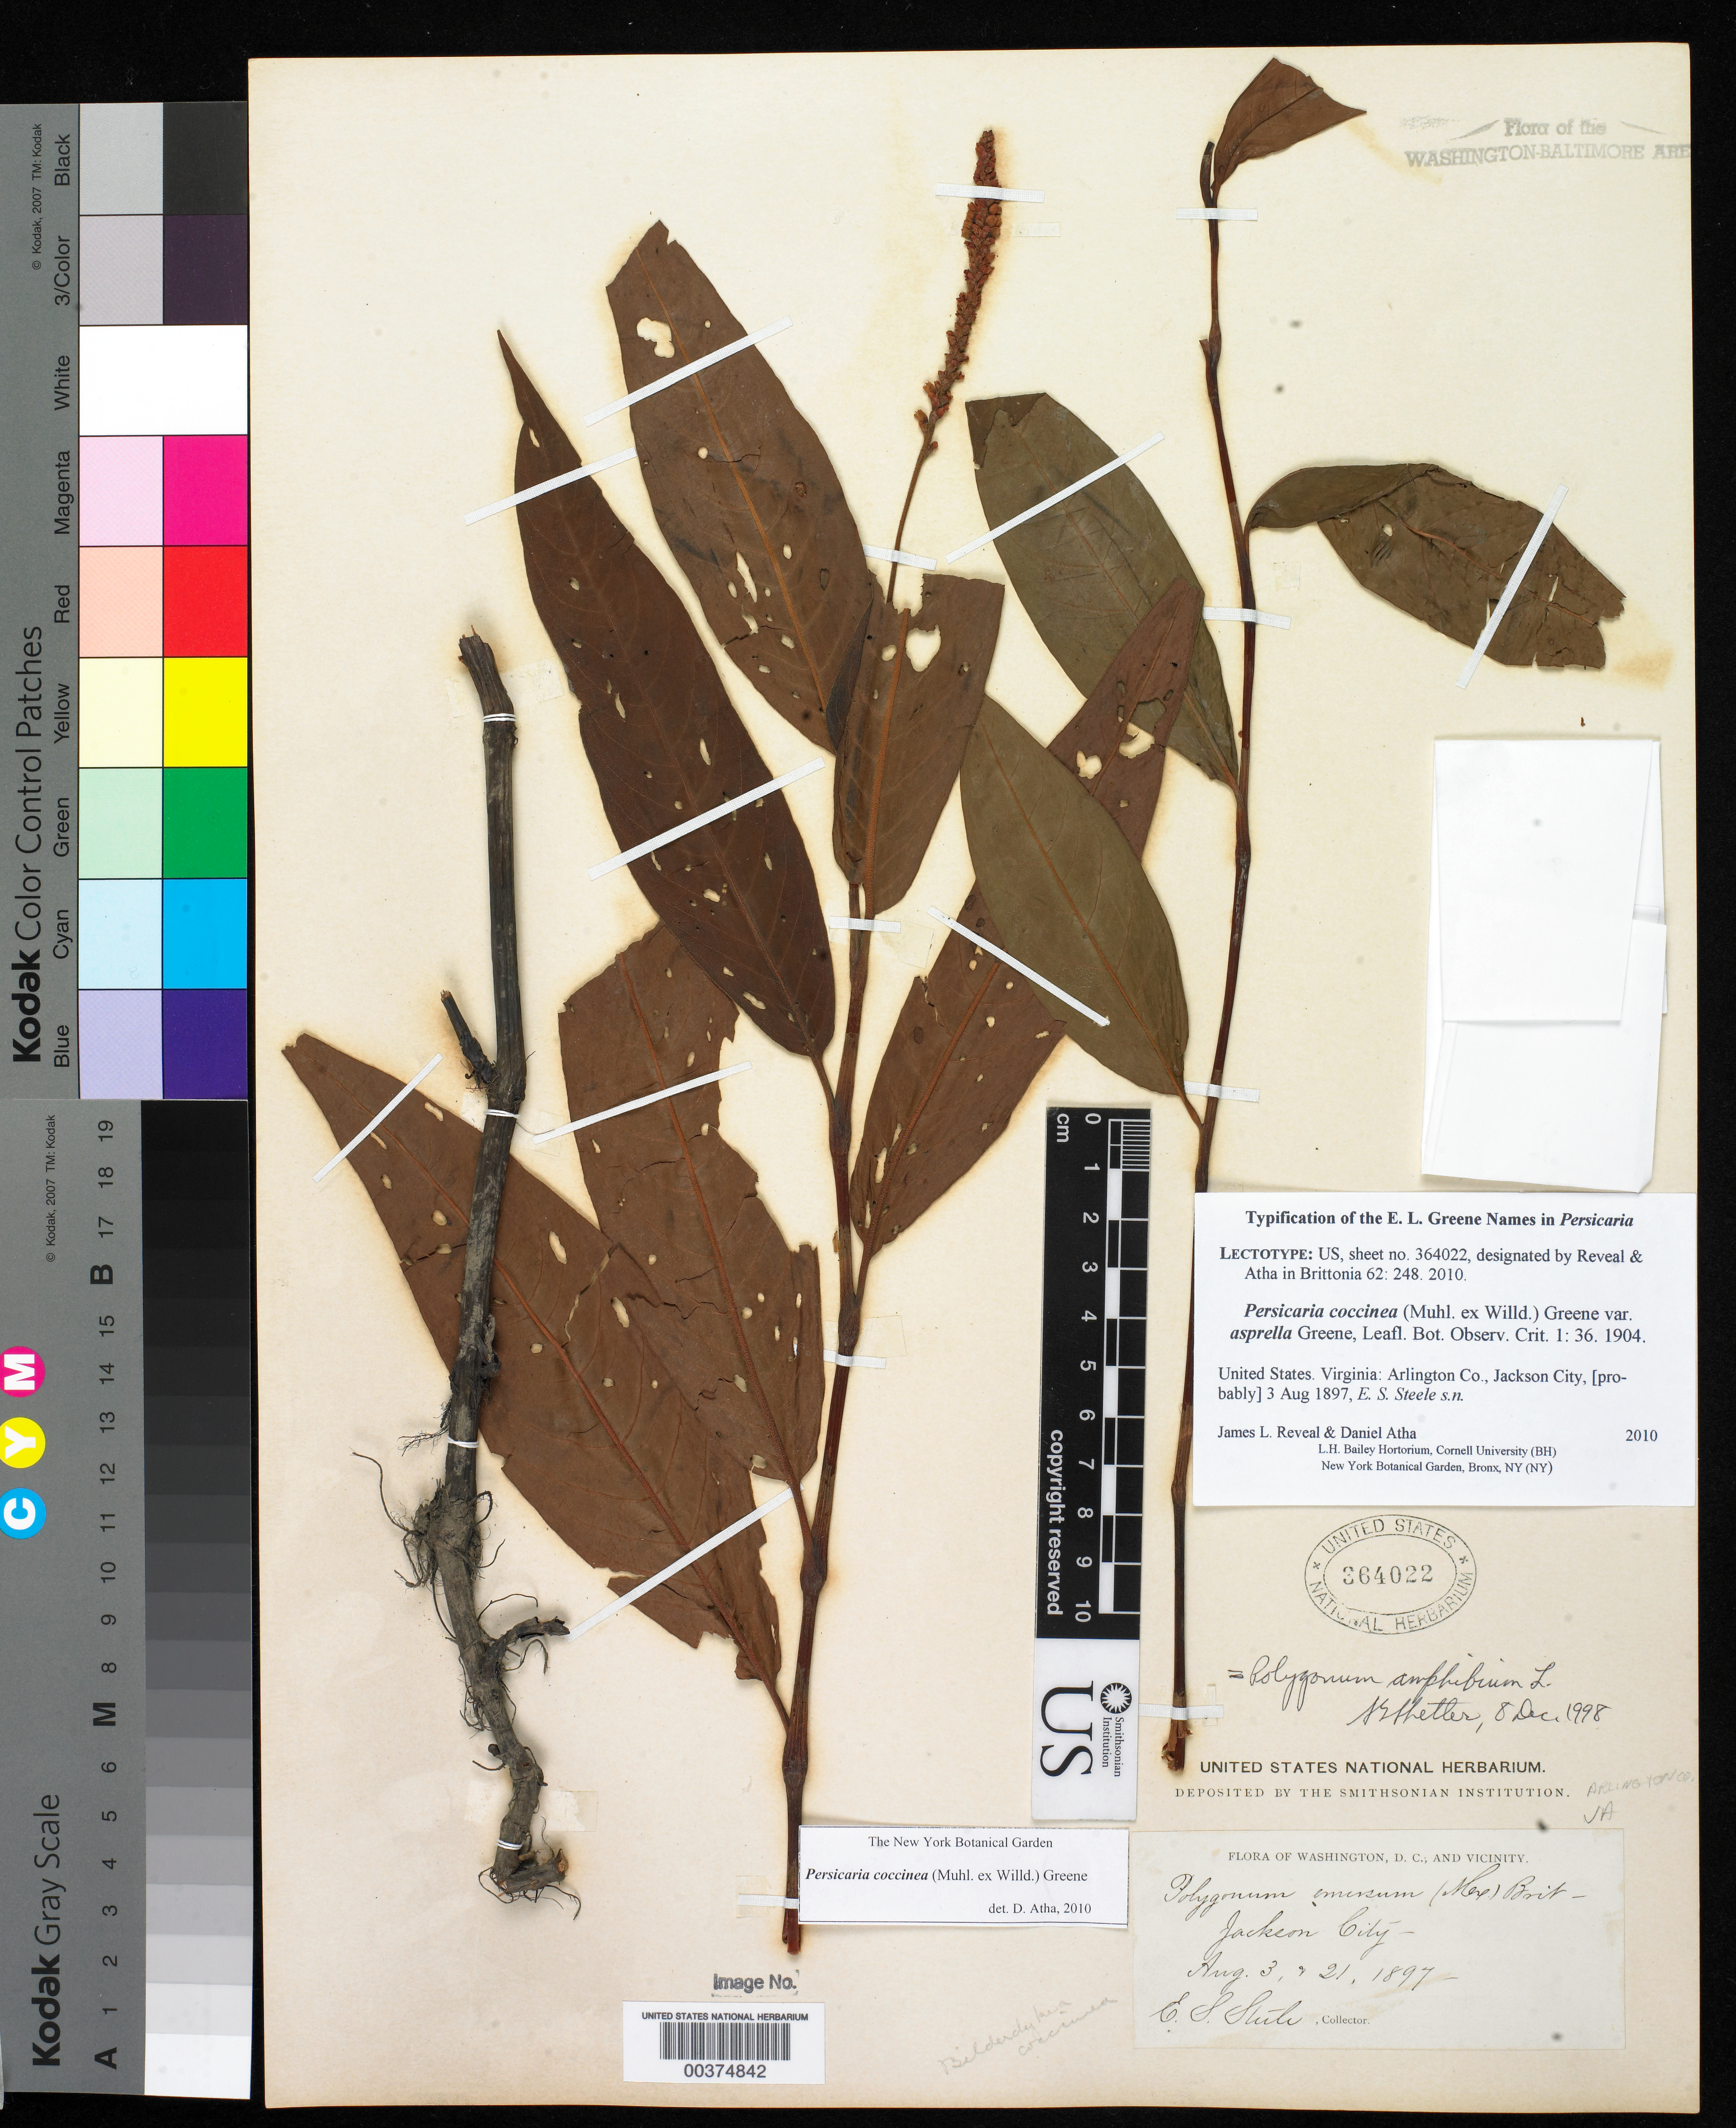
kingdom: Plantae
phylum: Tracheophyta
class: Magnoliopsida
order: Caryophyllales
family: Polygonaceae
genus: Persicaria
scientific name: Persicaria coccinea var. asprella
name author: Greene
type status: Lectotype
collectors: E. Steele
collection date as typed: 03 Aug 1897 and 21 Aug 1897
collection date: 1897-08-03,1897-08-21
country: United States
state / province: Virginia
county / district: Arlington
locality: Jackson City.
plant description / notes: Label indicates 2 elements (different collection dates); lectotypification specifies collection date of 3 Aug 1897.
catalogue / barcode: US 364022